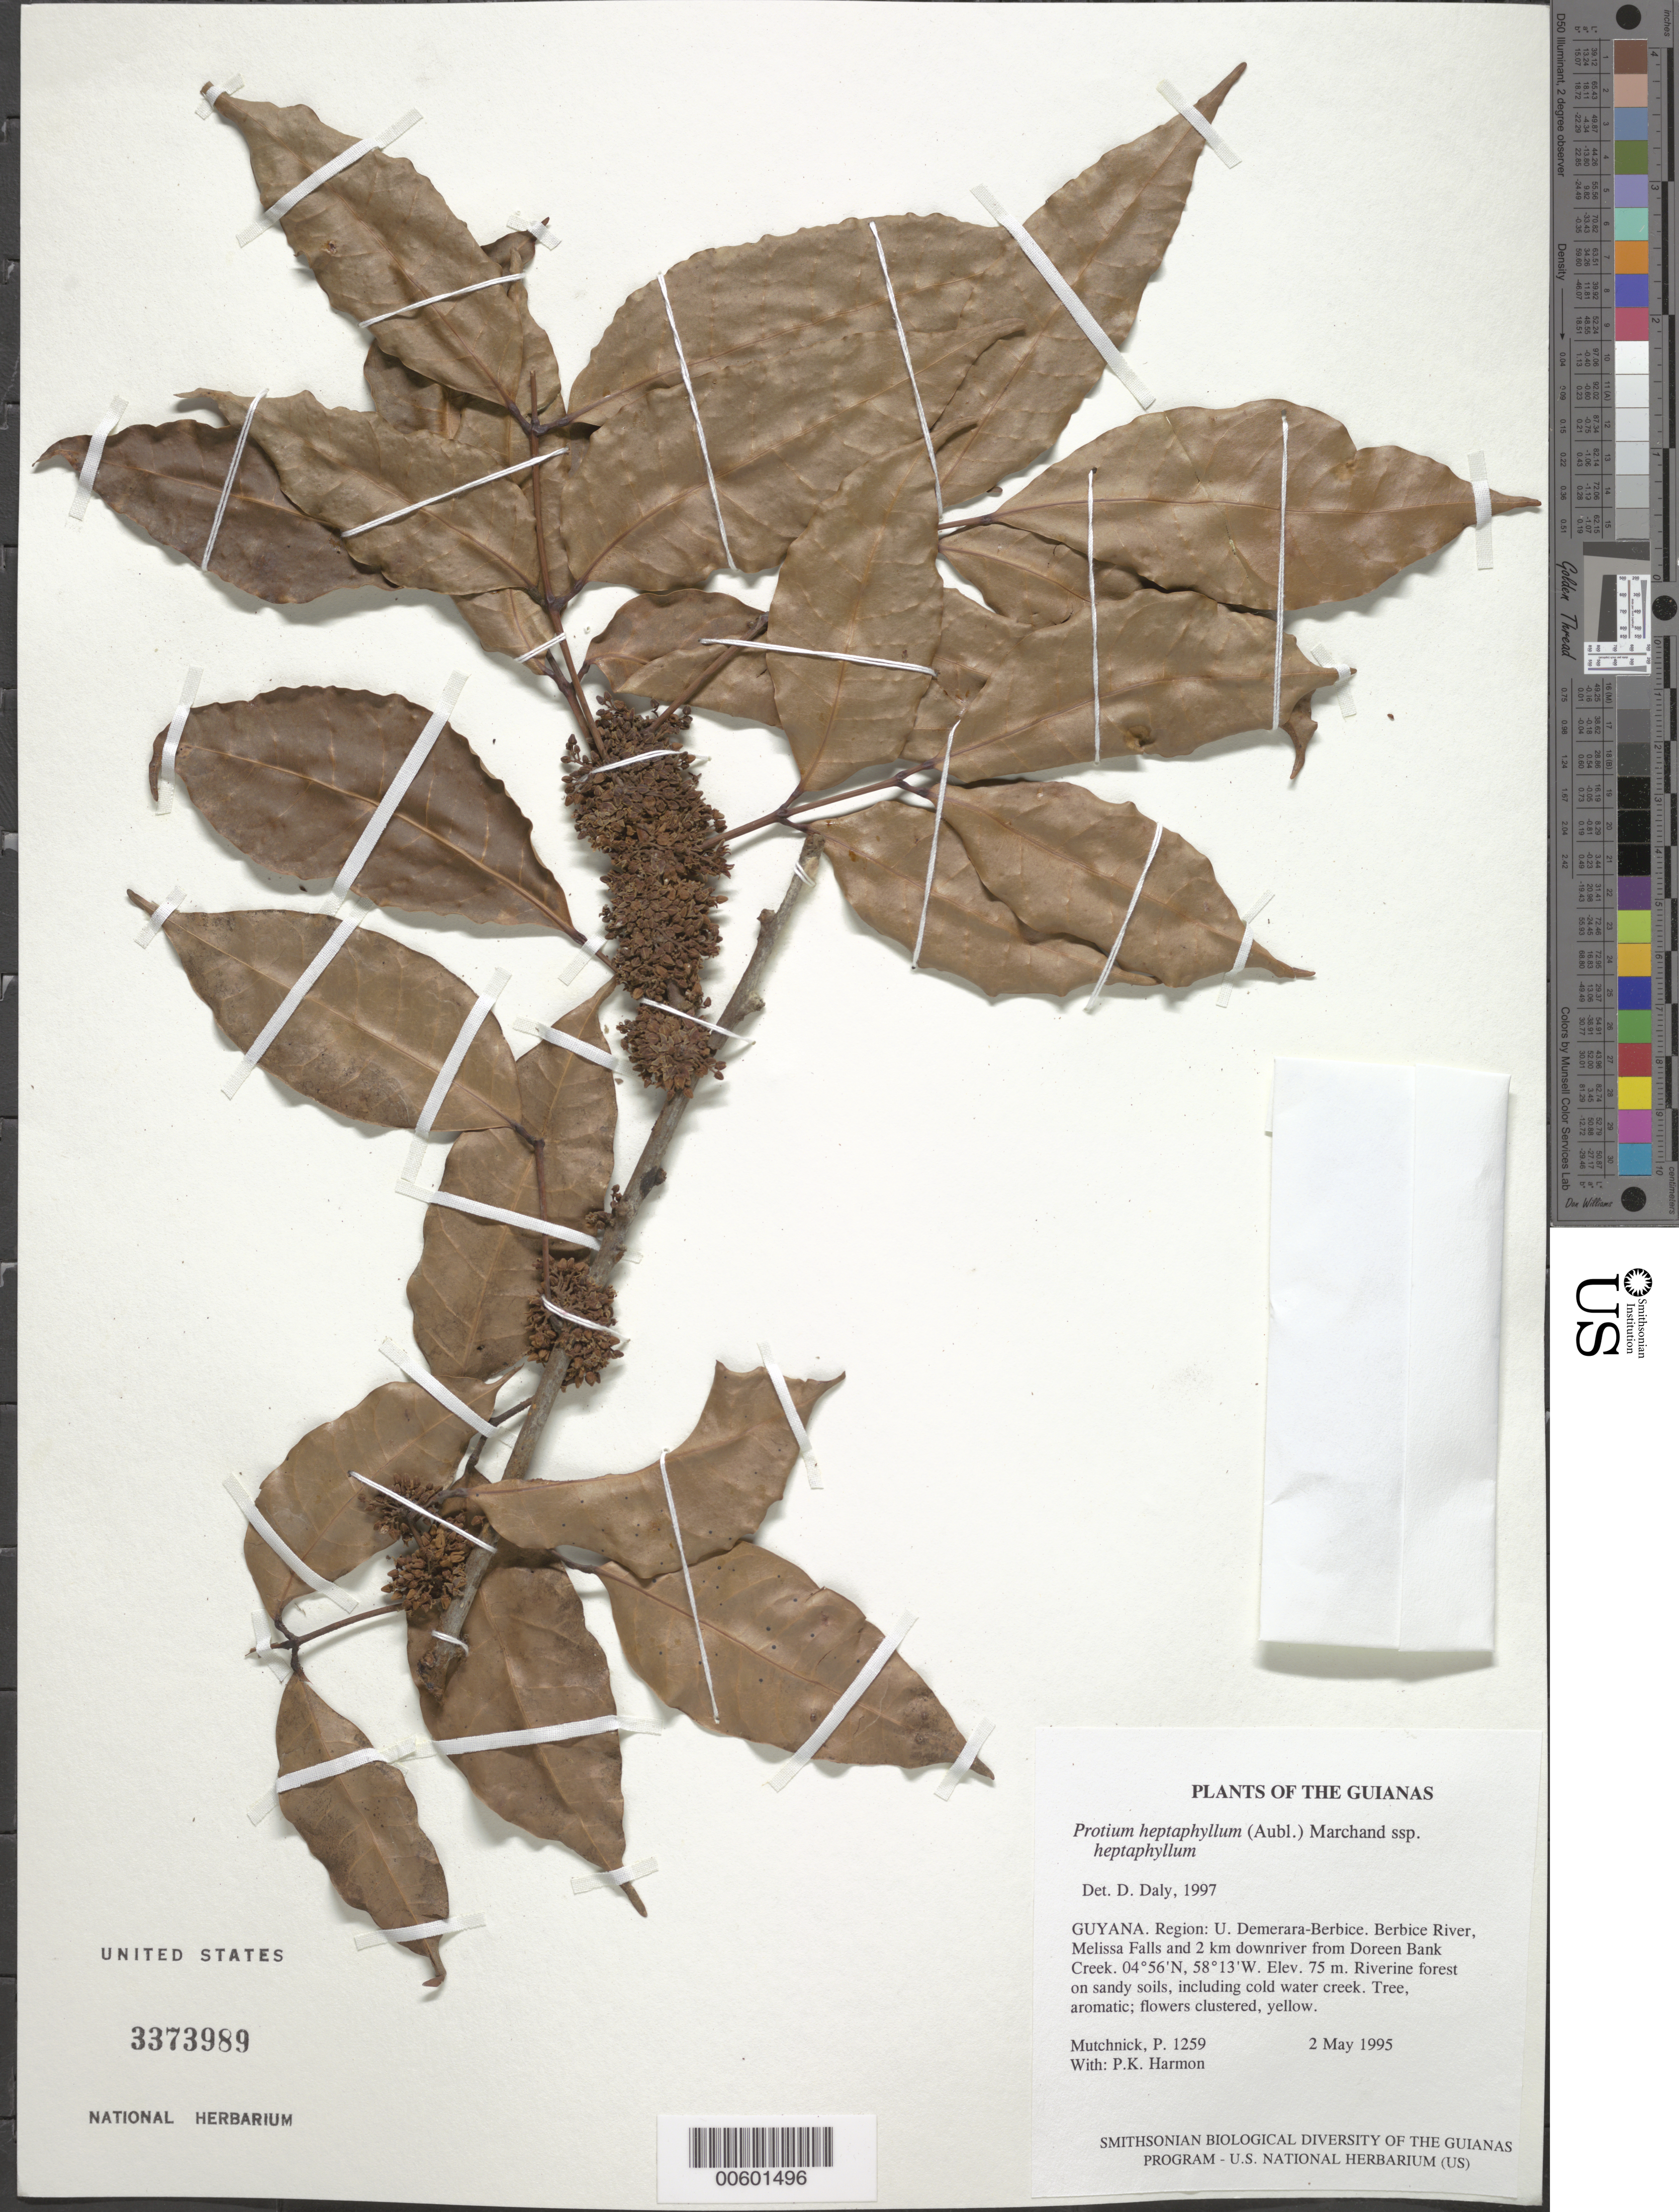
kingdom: Plantae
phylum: Tracheophyta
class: Magnoliopsida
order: Sapindales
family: Burseraceae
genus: Protium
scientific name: Protium heptaphyllum subsp. heptaphyllum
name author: (Aubl.) Marchand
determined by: Daly, D. C.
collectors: P. Mutchnick & P. Harmon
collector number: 1259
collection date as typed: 2 May 1995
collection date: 1995-05-02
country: Guyana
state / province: U. Demerara-Berbice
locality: Berbice River, Melissa Falls and 2 km downriver from Doreen Bank Creek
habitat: Riverine forest on sandy soils, including cold water creek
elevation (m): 75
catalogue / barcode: US 3373989